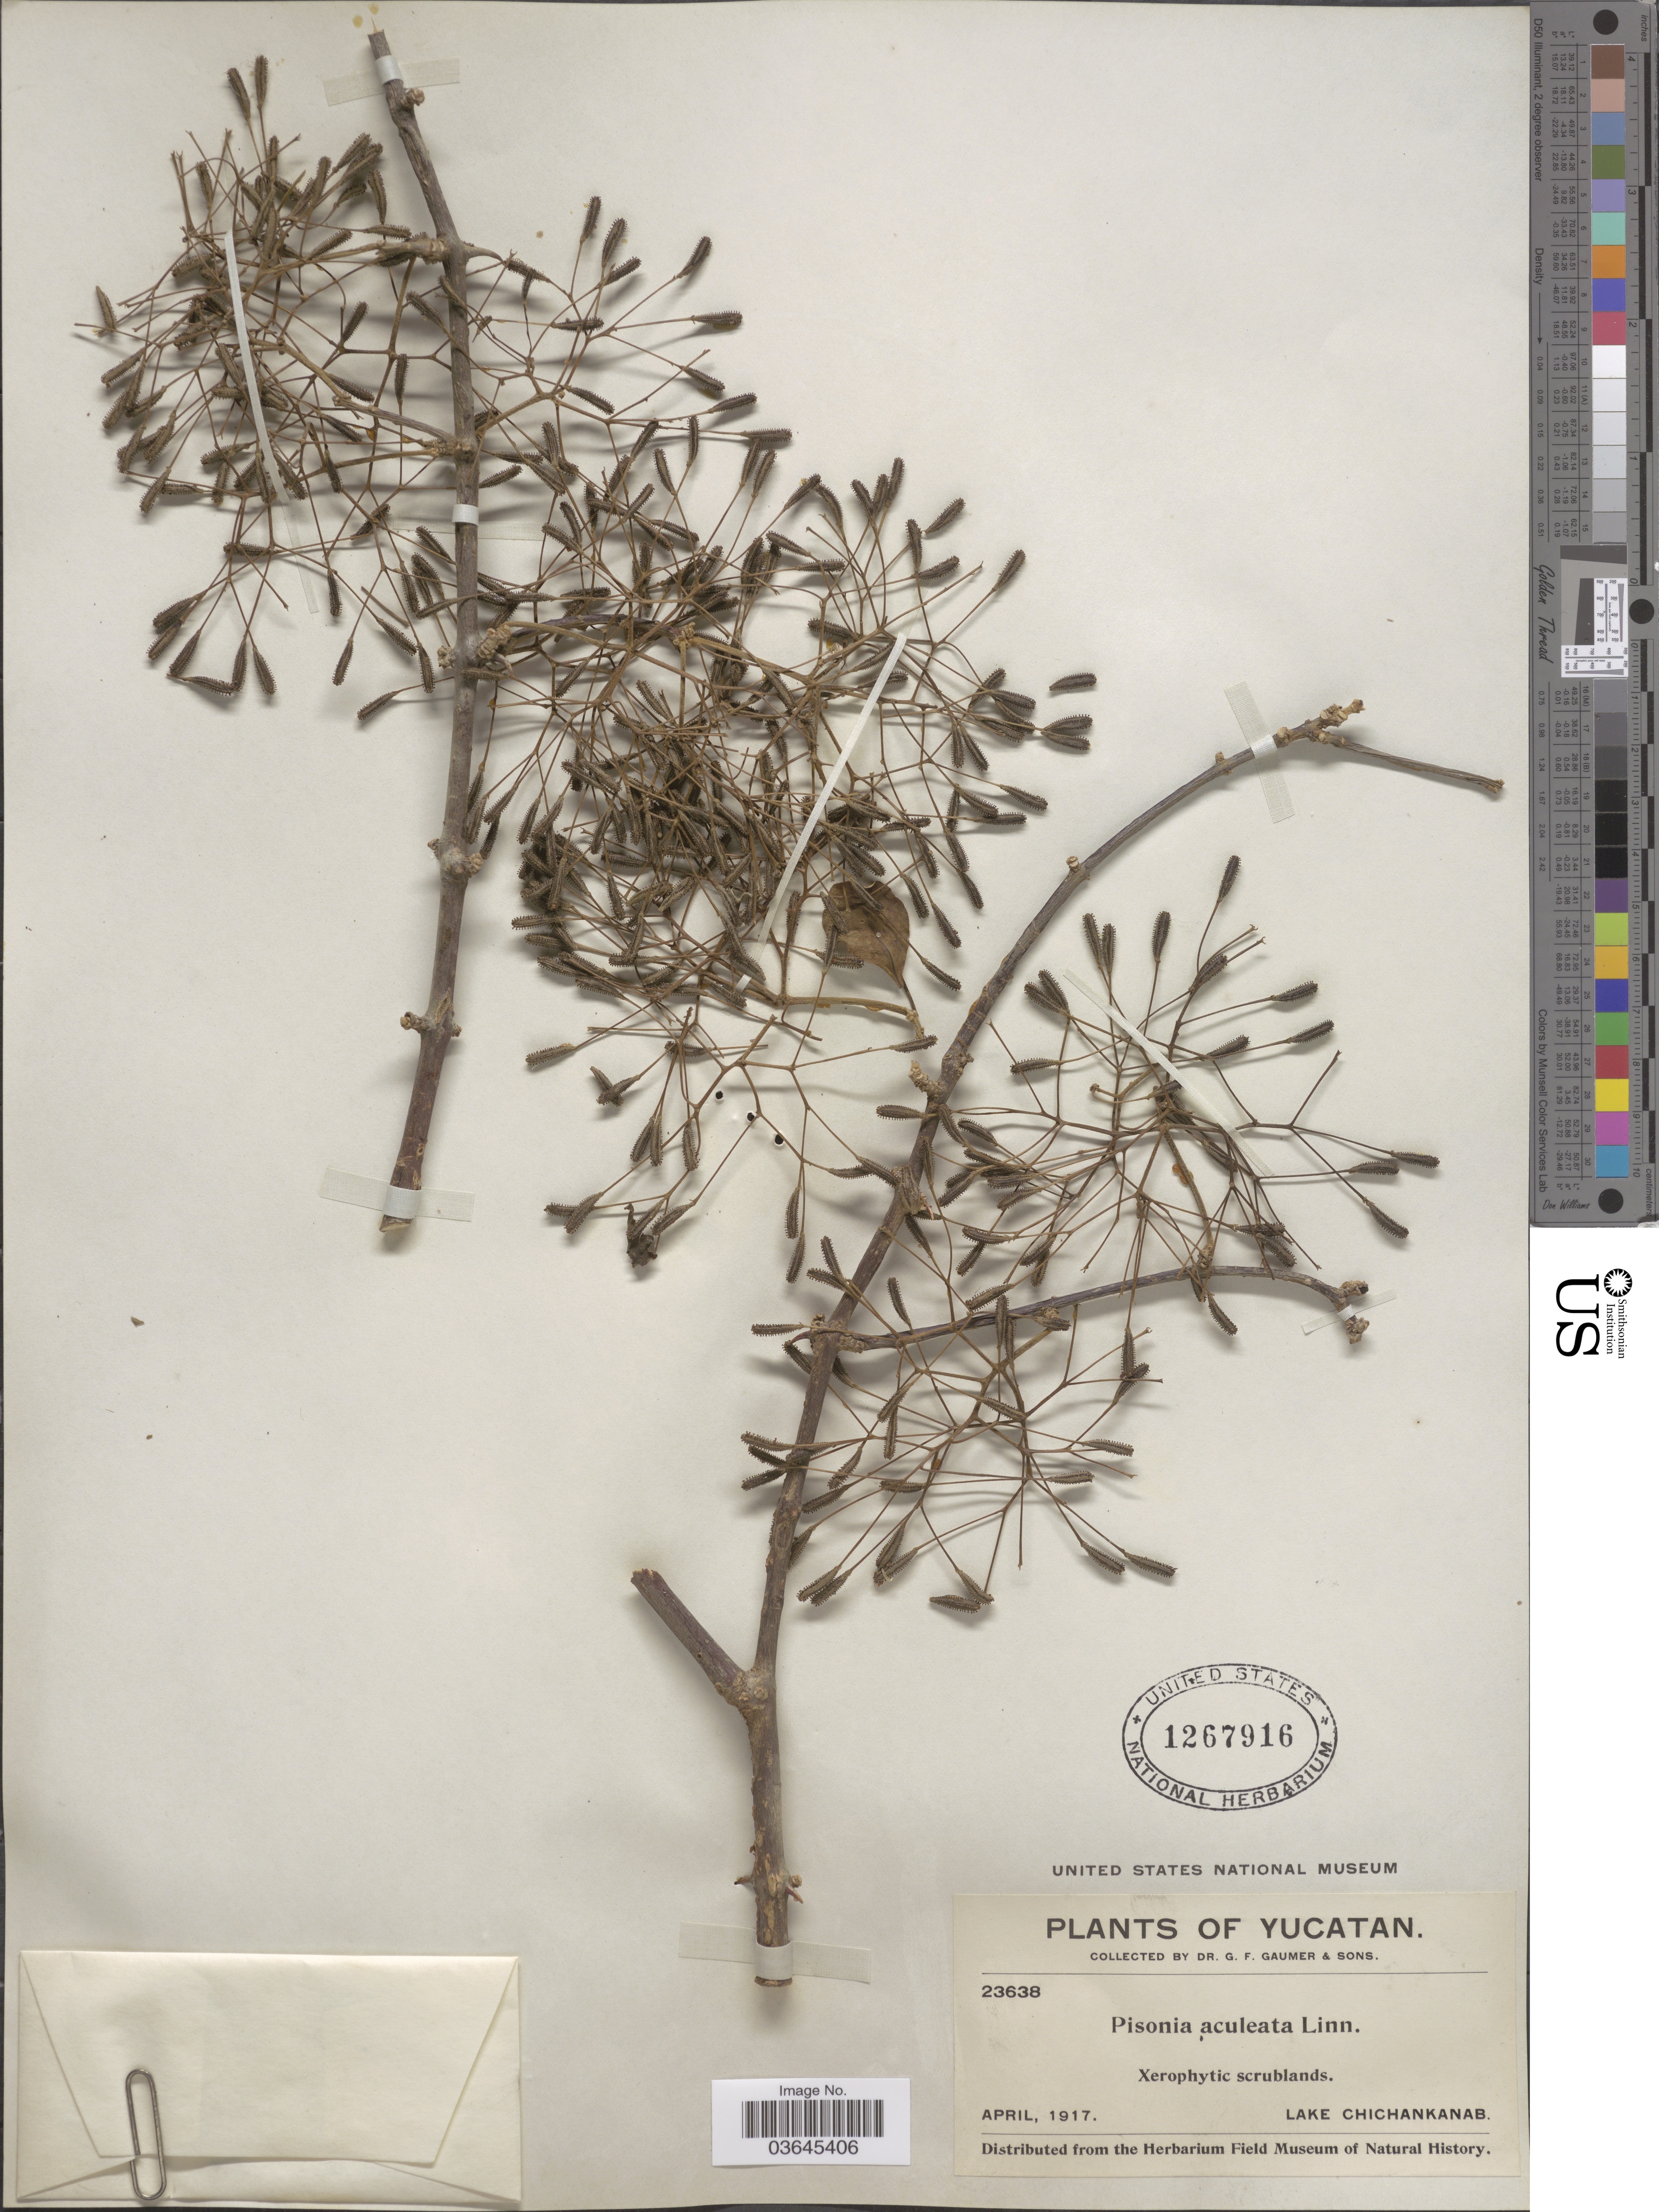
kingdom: Plantae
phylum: Tracheophyta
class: Magnoliopsida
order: Caryophyllales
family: Nyctaginaceae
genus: Pisonia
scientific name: Pisonia aculeata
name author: L.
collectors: G. F. Gaumer & Sons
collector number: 23638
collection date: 1917-04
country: Mexico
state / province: Yucatán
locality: Lake Chichankanab.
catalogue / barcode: US 1267916